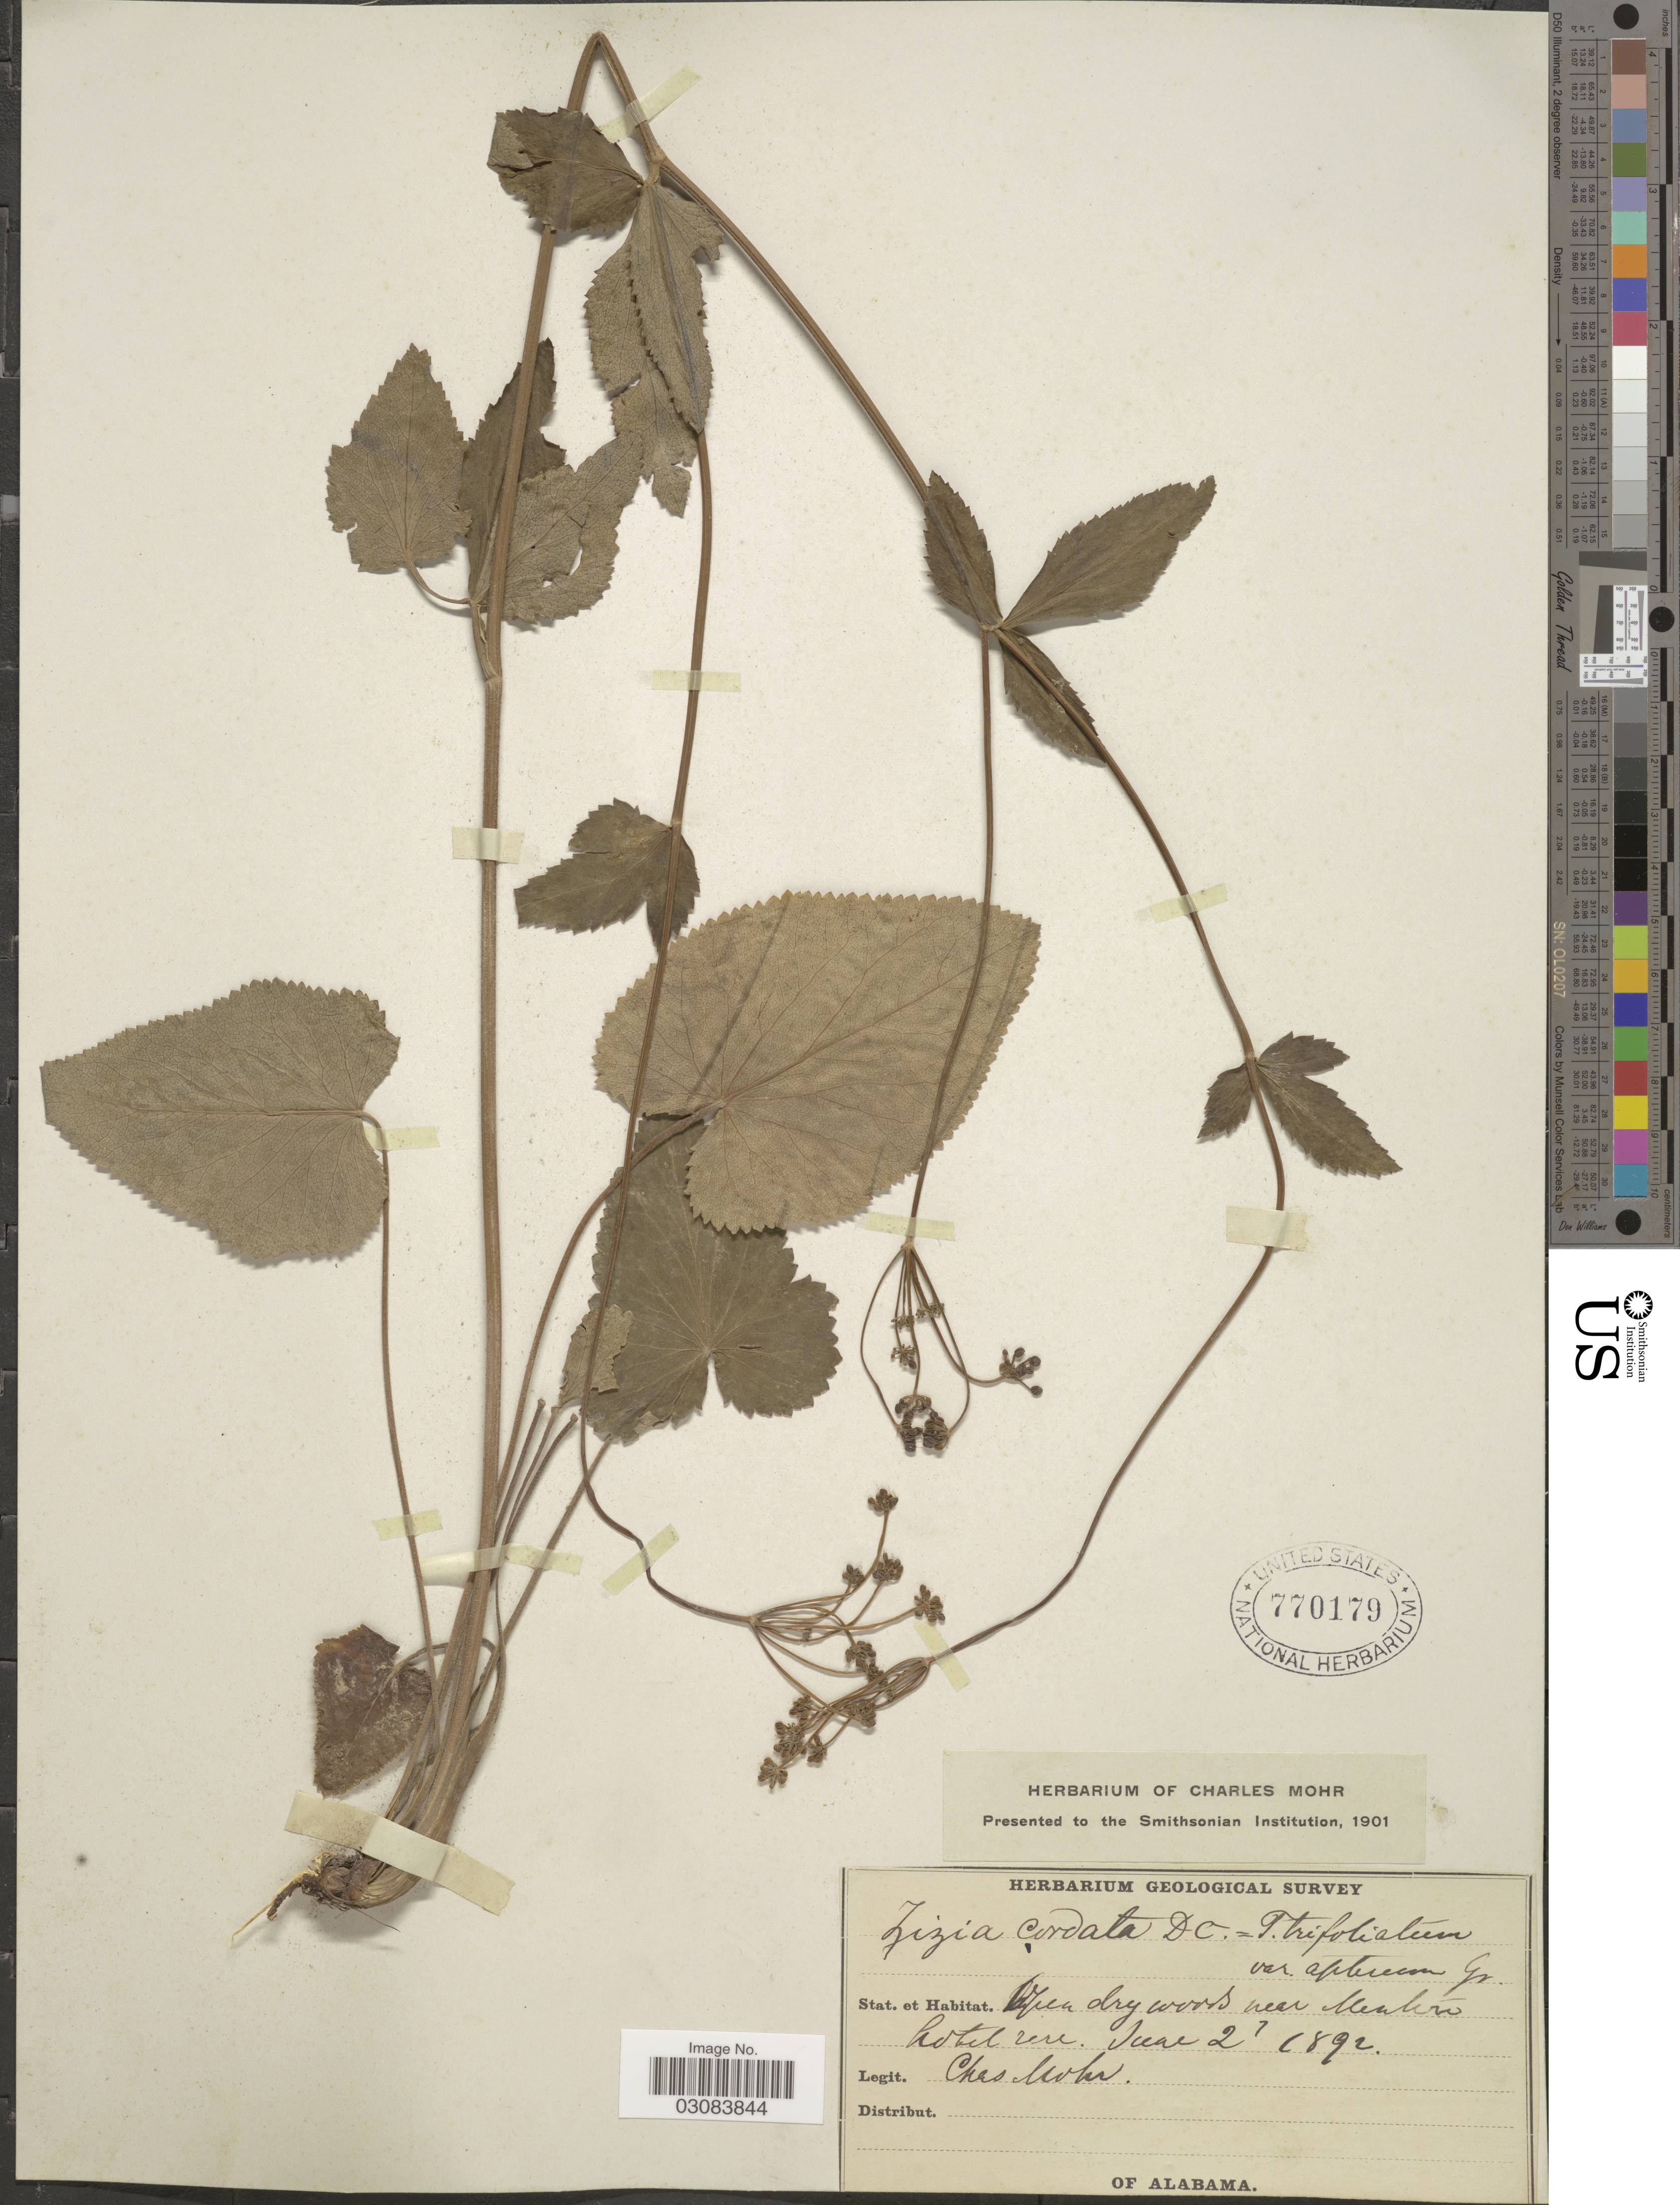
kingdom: Plantae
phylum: Tracheophyta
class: Magnoliopsida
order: Apiales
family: Apiaceae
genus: Zizia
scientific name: Zizia aptera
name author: (A. Gray) Fernald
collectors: Mohr, C. T. (herbarium)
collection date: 1892-06-02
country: United States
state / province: Alabama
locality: Open dry woods near Mentone hotel.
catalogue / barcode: US 770179